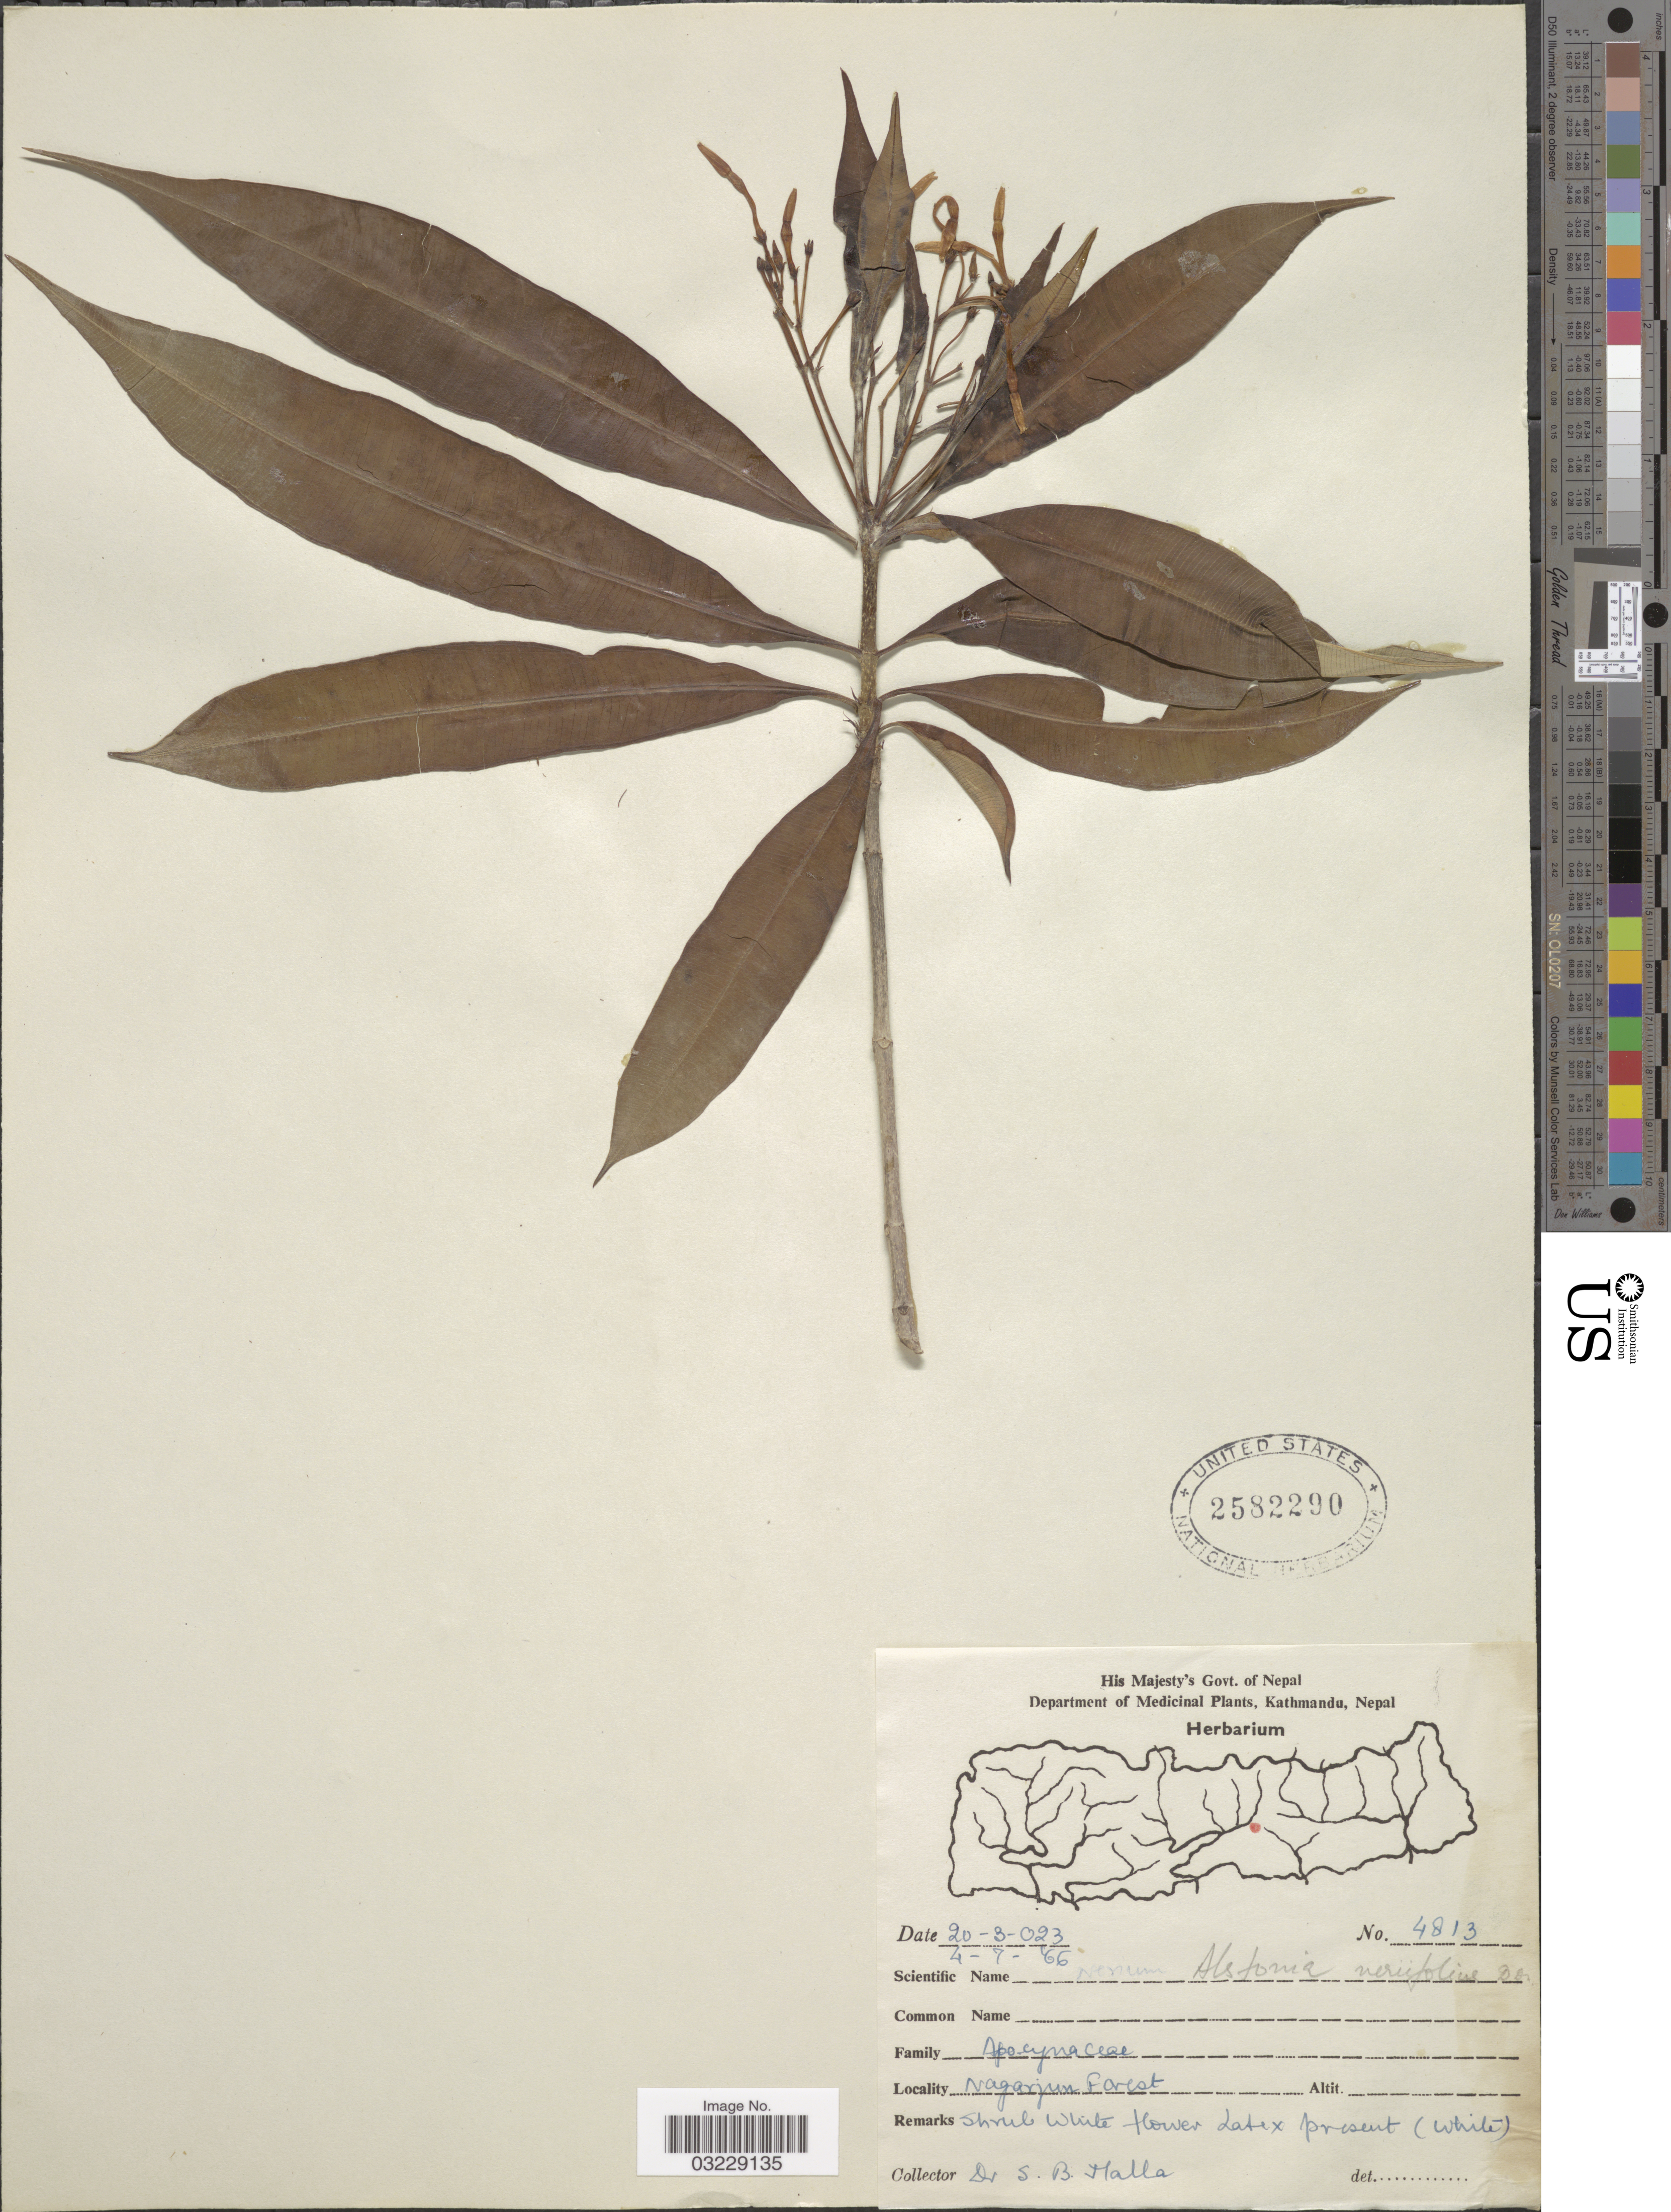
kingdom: Plantae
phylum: Tracheophyta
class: Magnoliopsida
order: Gentianales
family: Apocynaceae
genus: Alstonia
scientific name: Alstonia neriifolia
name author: D. Don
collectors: S. Malla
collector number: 4813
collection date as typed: Transcribed d/m/y: 4/7/66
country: Nepal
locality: Nagarjun Forest.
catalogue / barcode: US 2582290